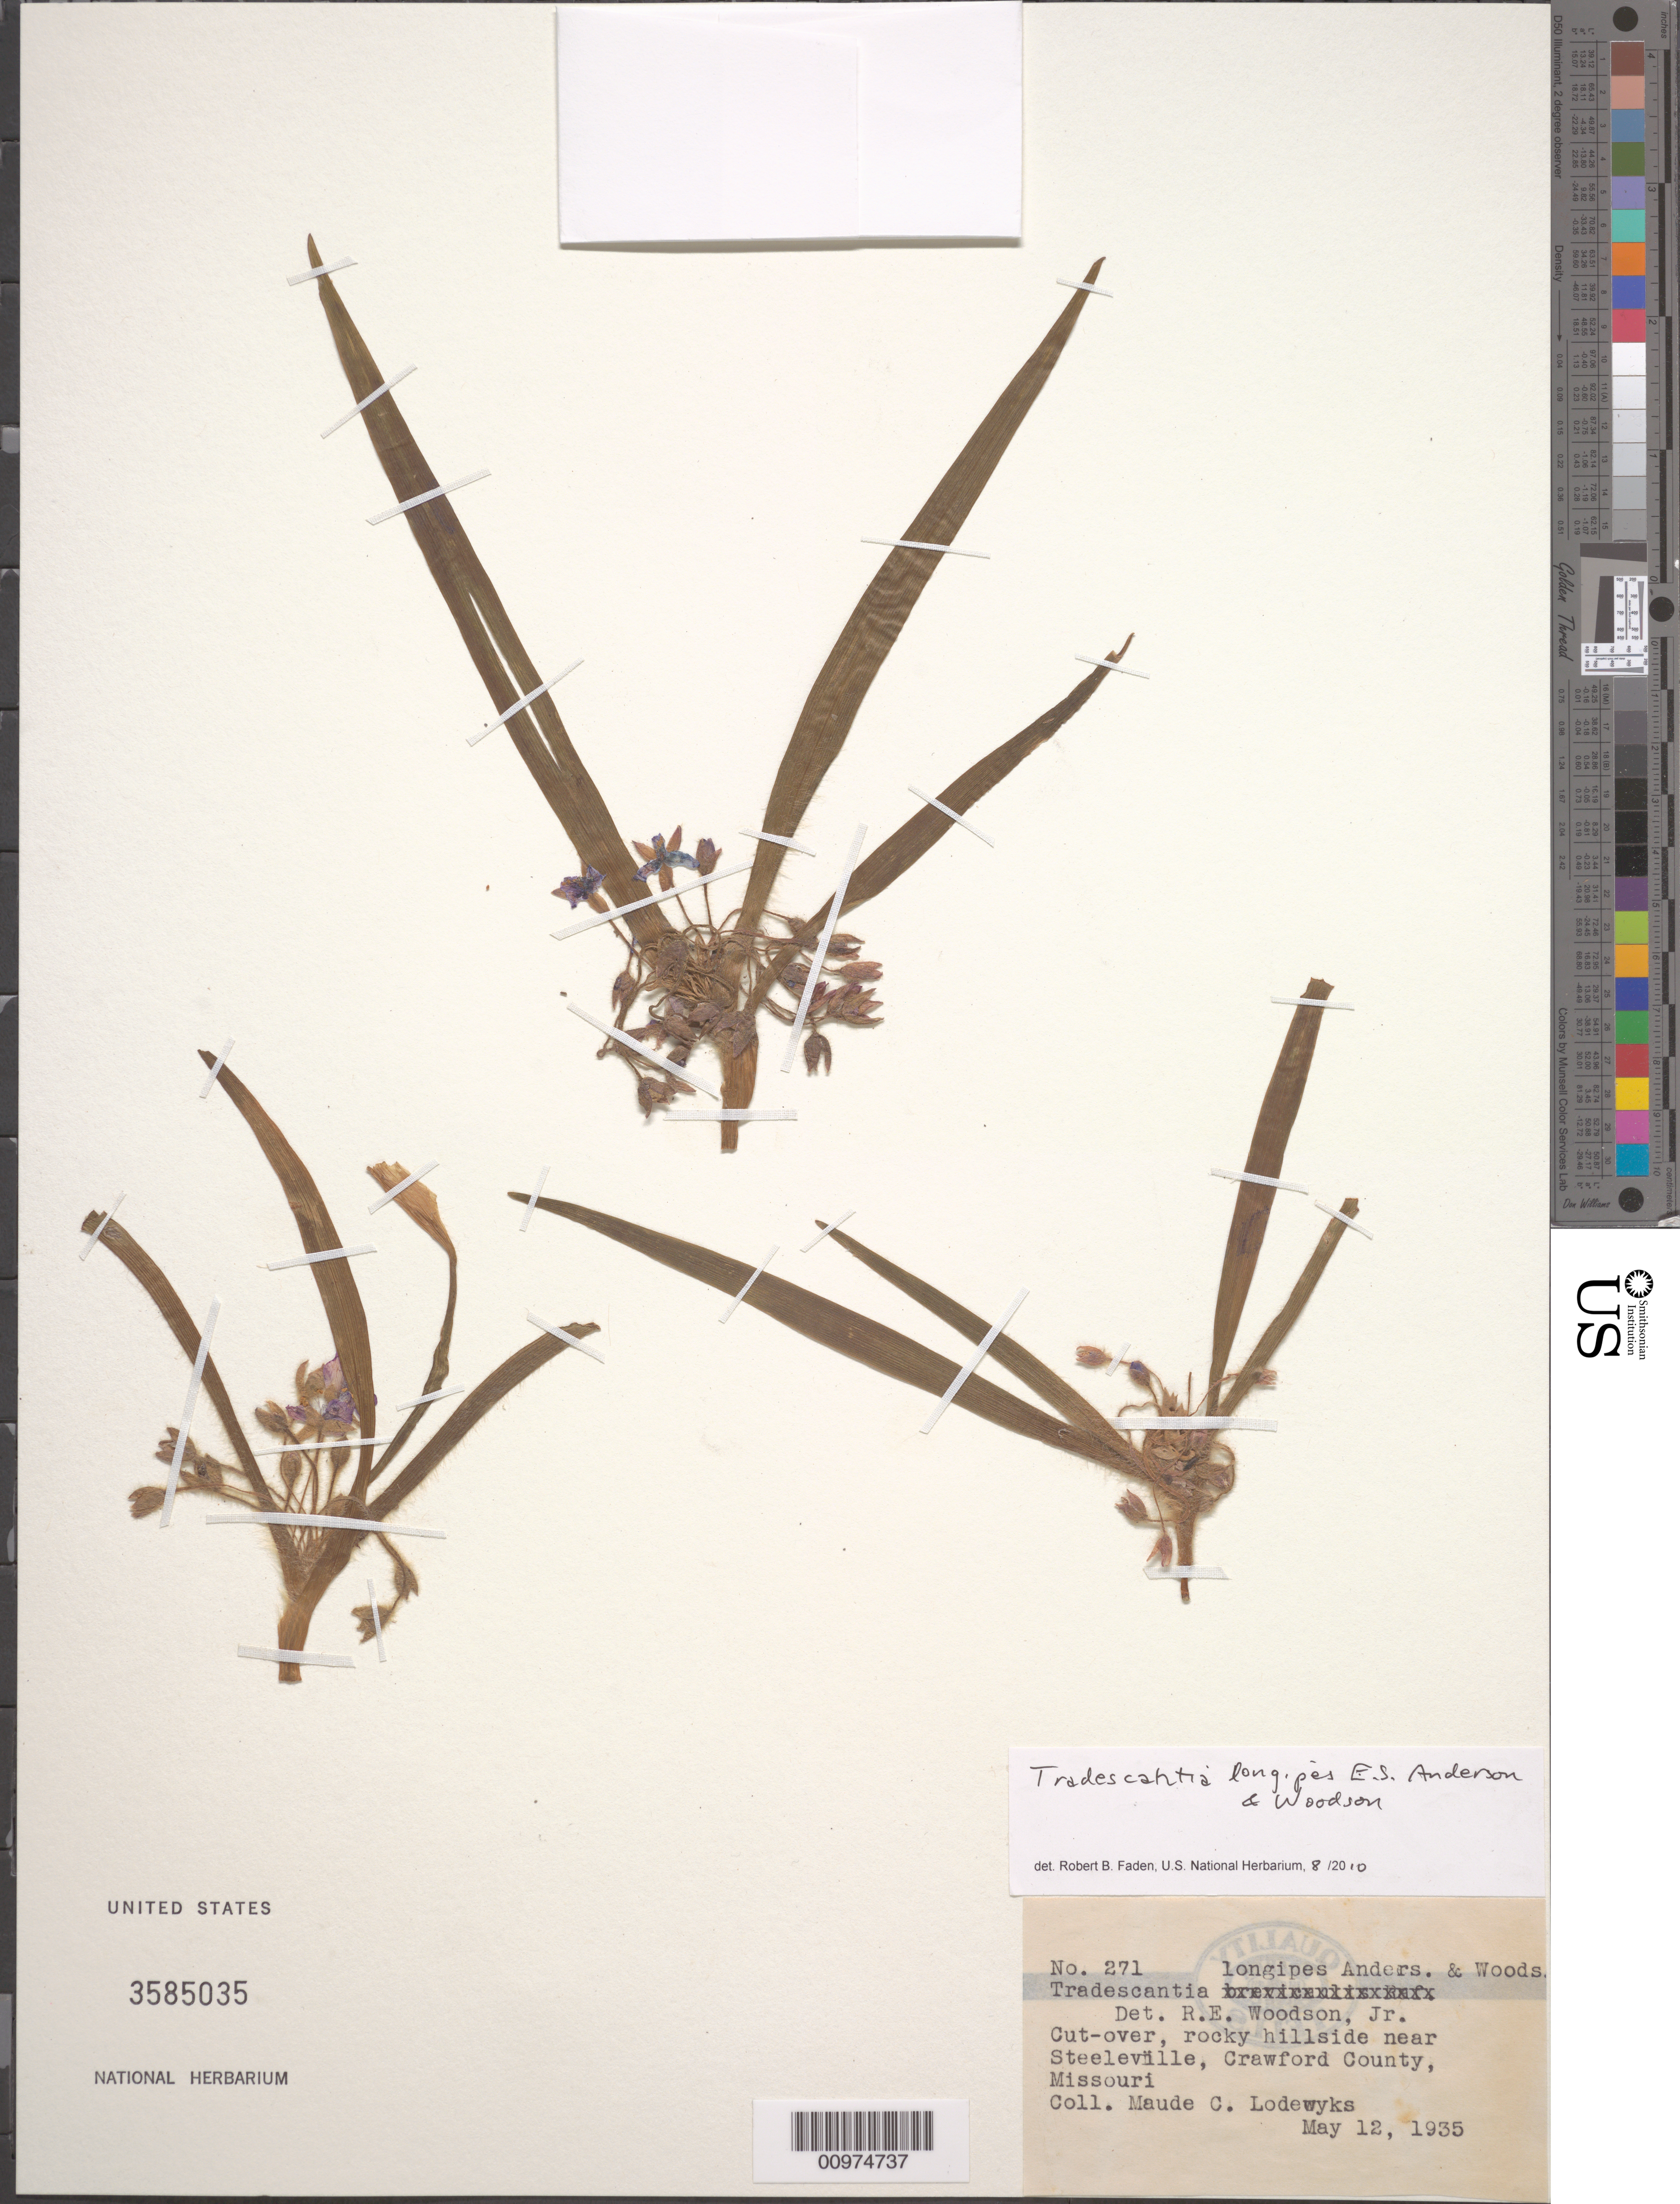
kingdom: Plantae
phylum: Tracheophyta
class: Liliopsida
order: Commelinales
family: Commelinaceae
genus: Tradescantia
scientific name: Tradescantia longipes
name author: E.S. Anderson & Woodson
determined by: Faden, Robert B., (US), Smithsonian Institution - National Museum of Natural History (UNITED STATES)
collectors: M. Lodewyks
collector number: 271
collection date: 1935-05-12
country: United States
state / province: Missouri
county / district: Crawford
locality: near Steeleville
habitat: Cut-over, rocky hillside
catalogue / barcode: US 3585035